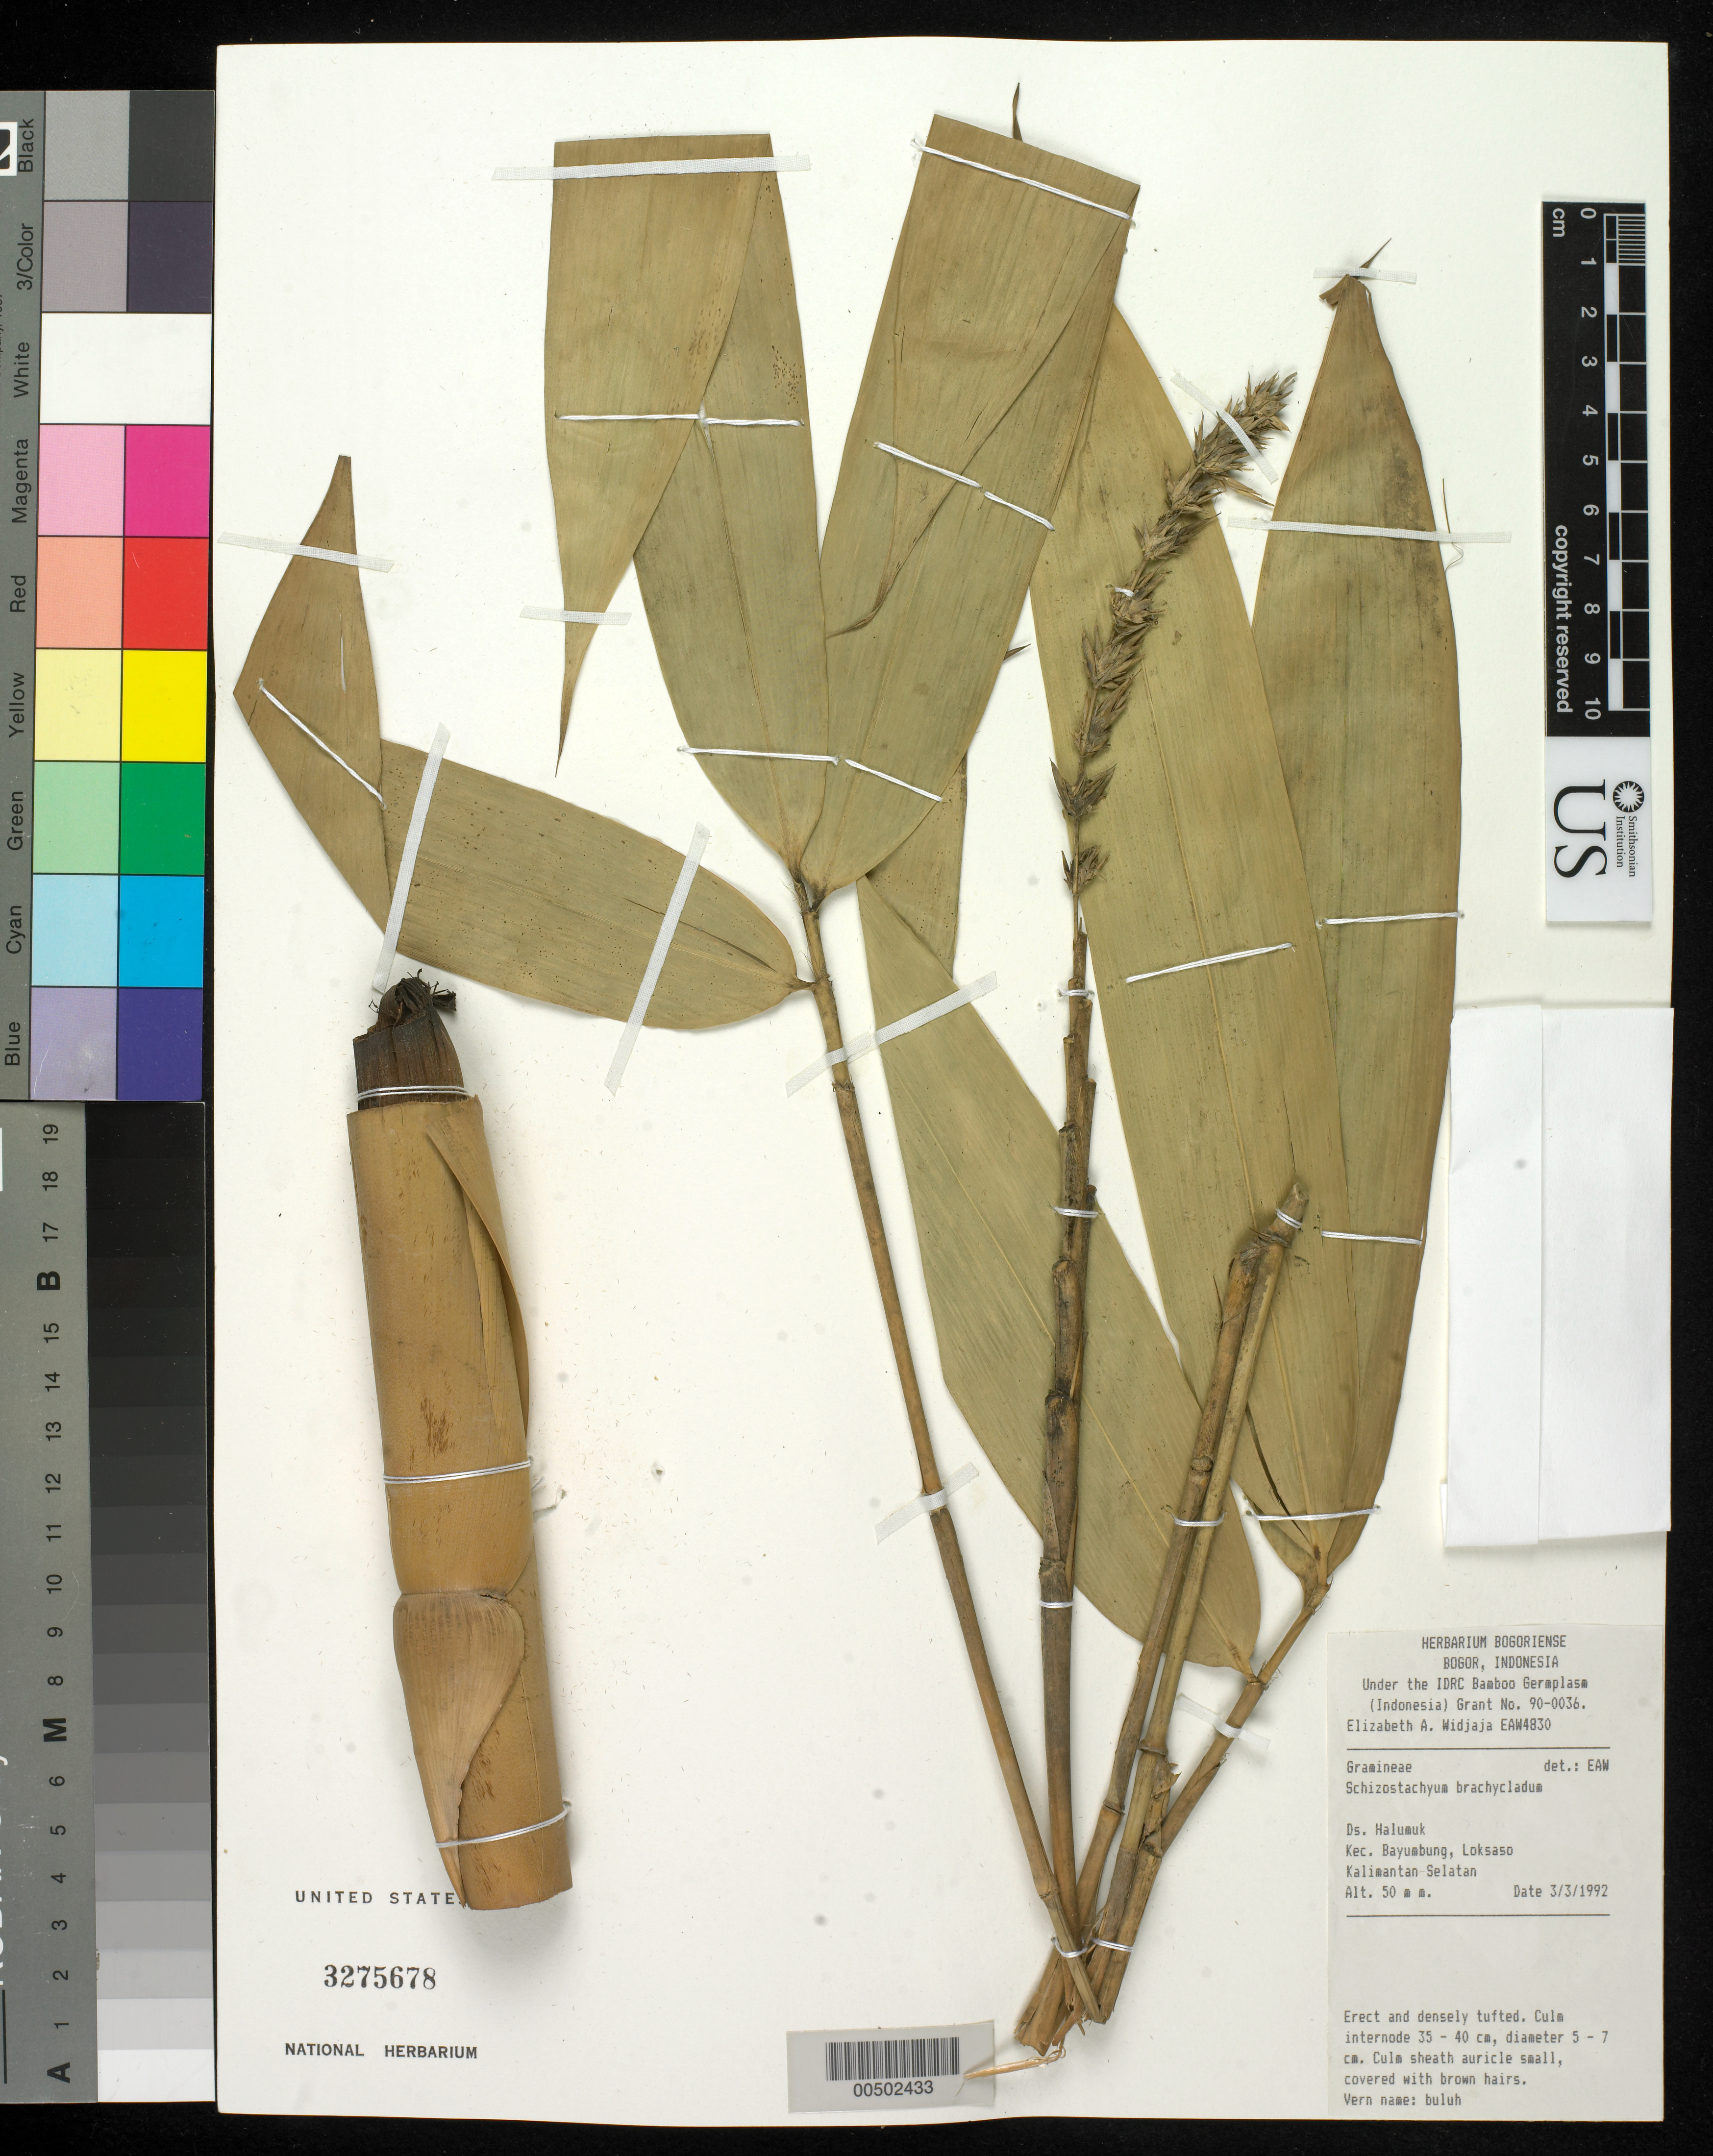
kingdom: Plantae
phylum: Tracheophyta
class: Liliopsida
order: Poales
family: Poaceae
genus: Schizostachyum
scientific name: Schizostachyum brachycladum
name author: (Kurz ex Munro) Kurz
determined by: Widjaja, E. A.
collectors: E. A. Widjaja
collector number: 4830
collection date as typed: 03 Mar 1992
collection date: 1992-03-03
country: Indonesia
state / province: Kalimantan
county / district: Kalimantan Tengah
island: Borneo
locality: Ds. Halumuk, Kec. Bayumbung, Loksaso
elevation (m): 50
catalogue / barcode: US 3275678